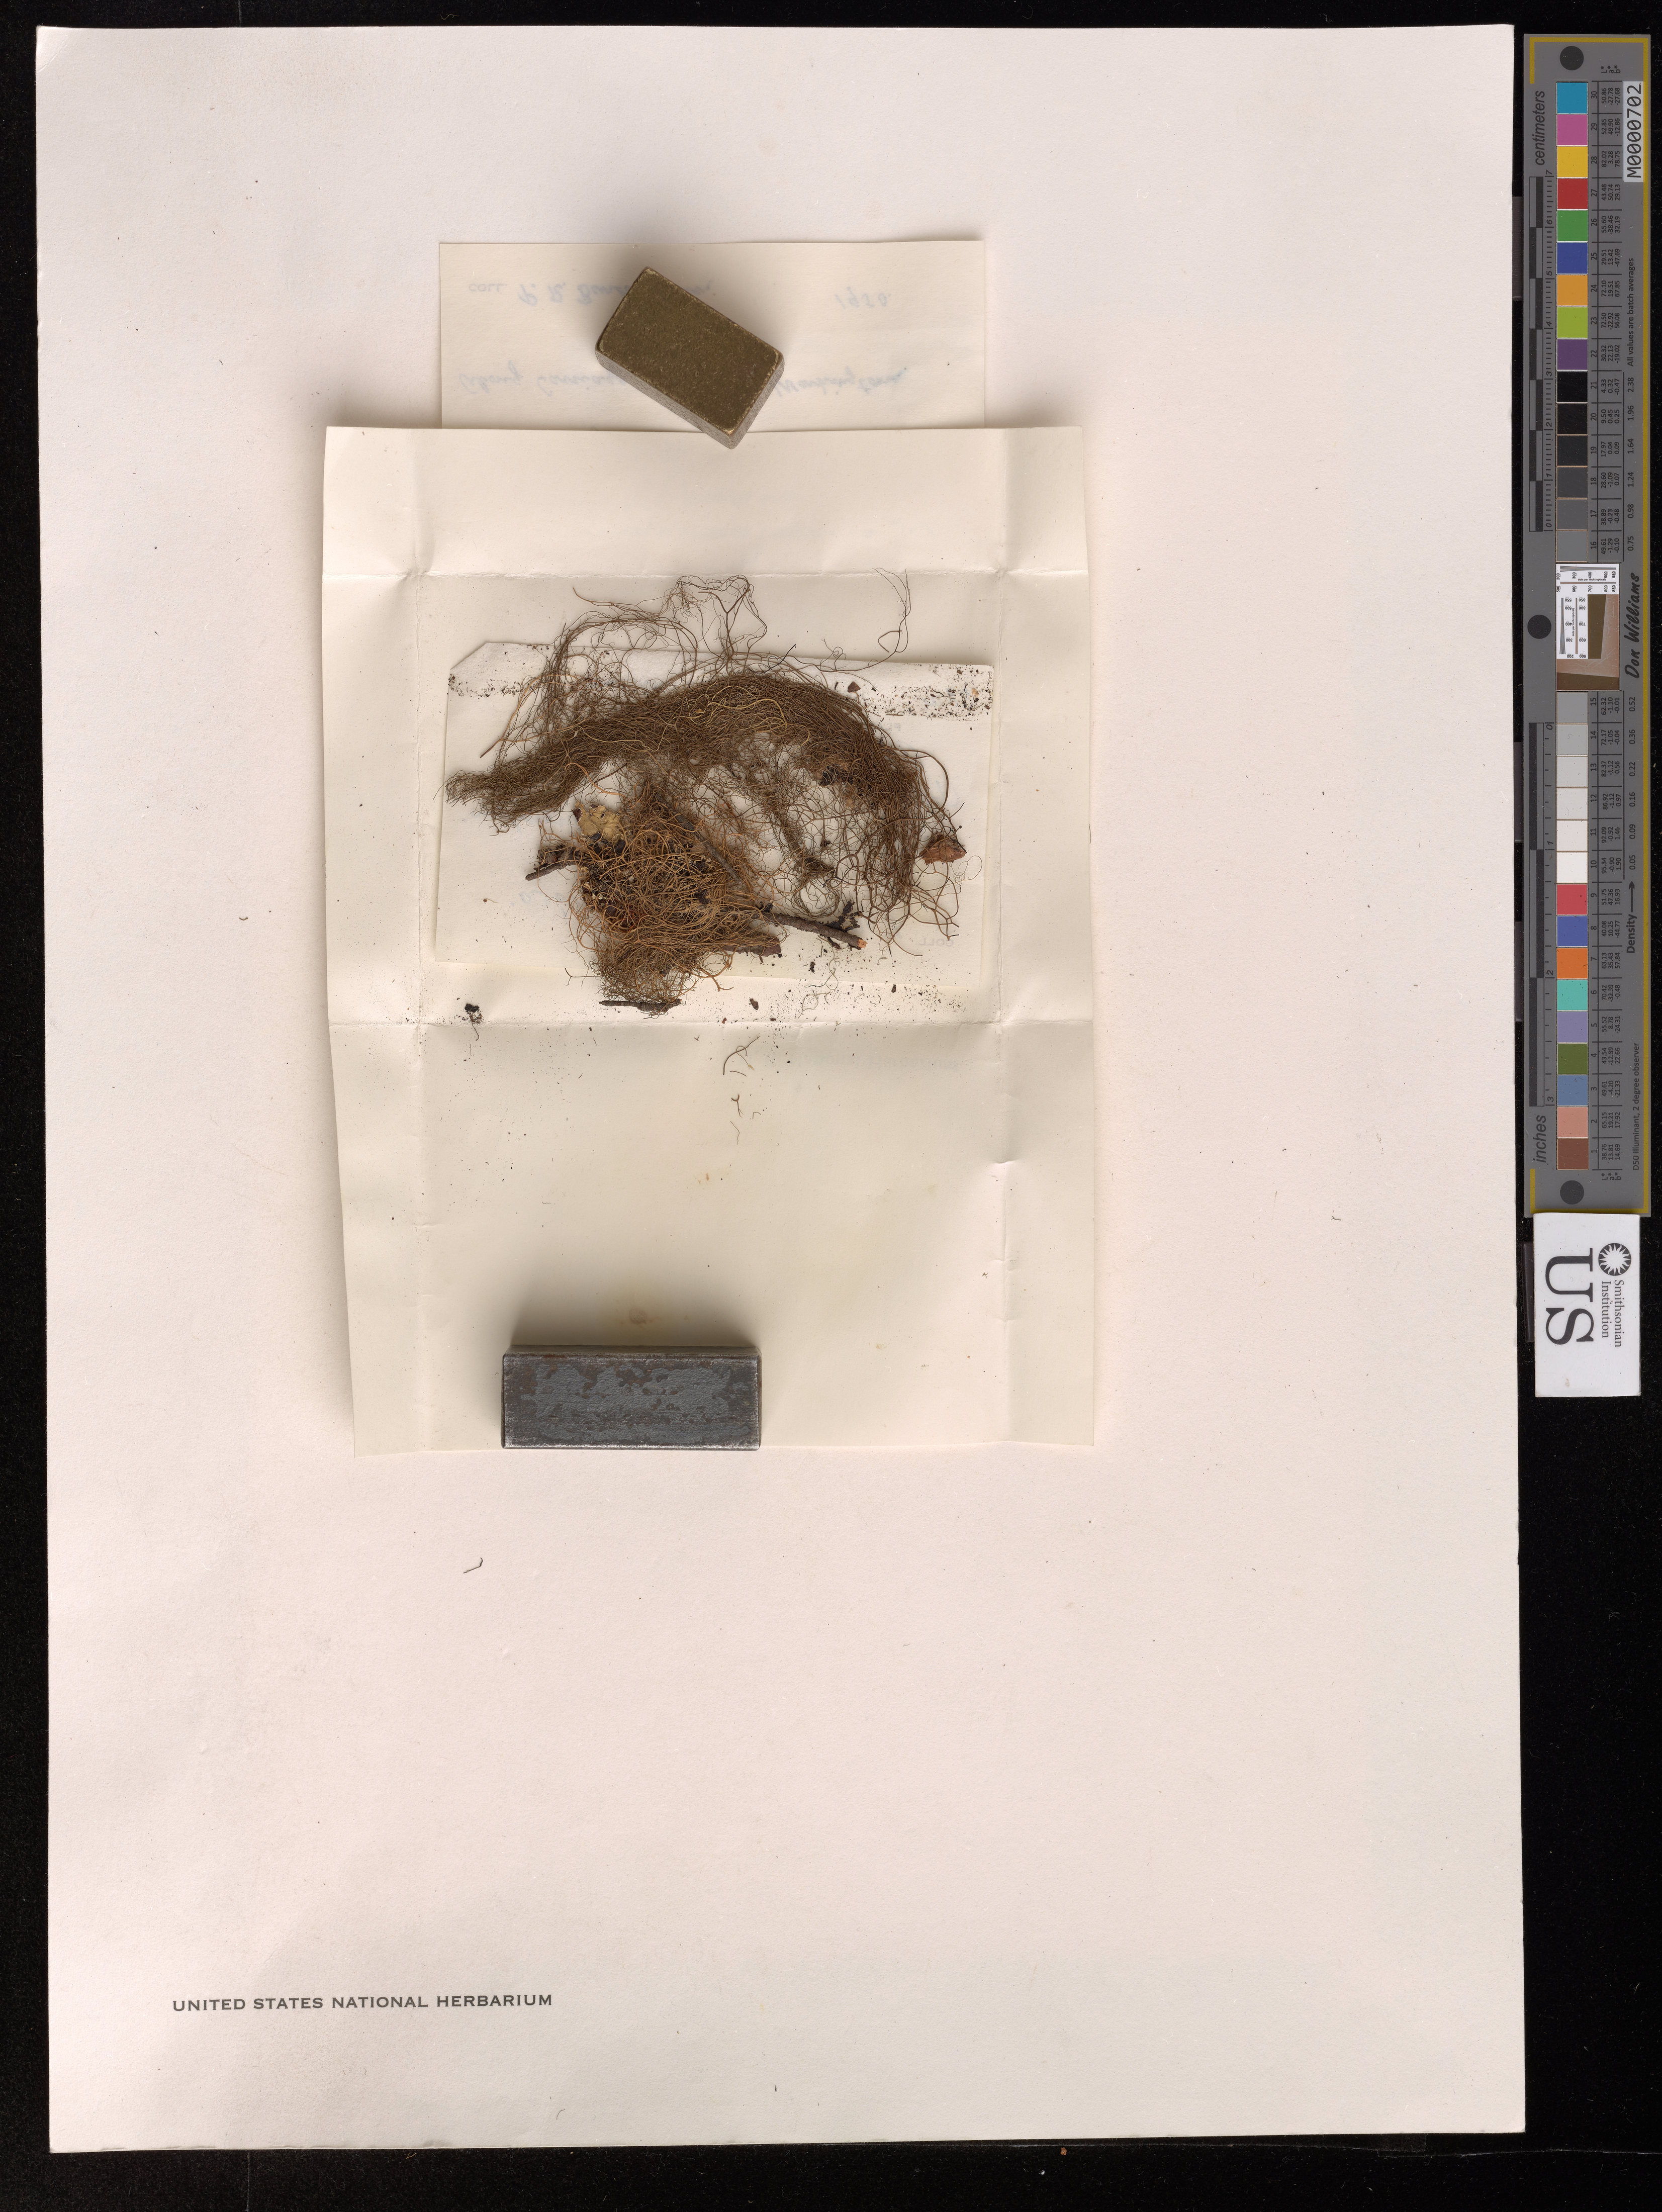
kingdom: Fungi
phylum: Ascomycota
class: Lecanoromycetes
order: Lecanorales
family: Parmeliaceae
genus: Bryoria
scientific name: Bryoria nadvornikiana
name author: (Gyeln.) Brodo & D.Hawksw.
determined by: McMullin, R. Troy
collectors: P. Burkholder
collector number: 38a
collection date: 1950-06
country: United States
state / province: New Hampshire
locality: Along Carriage Road, Mt. Washington